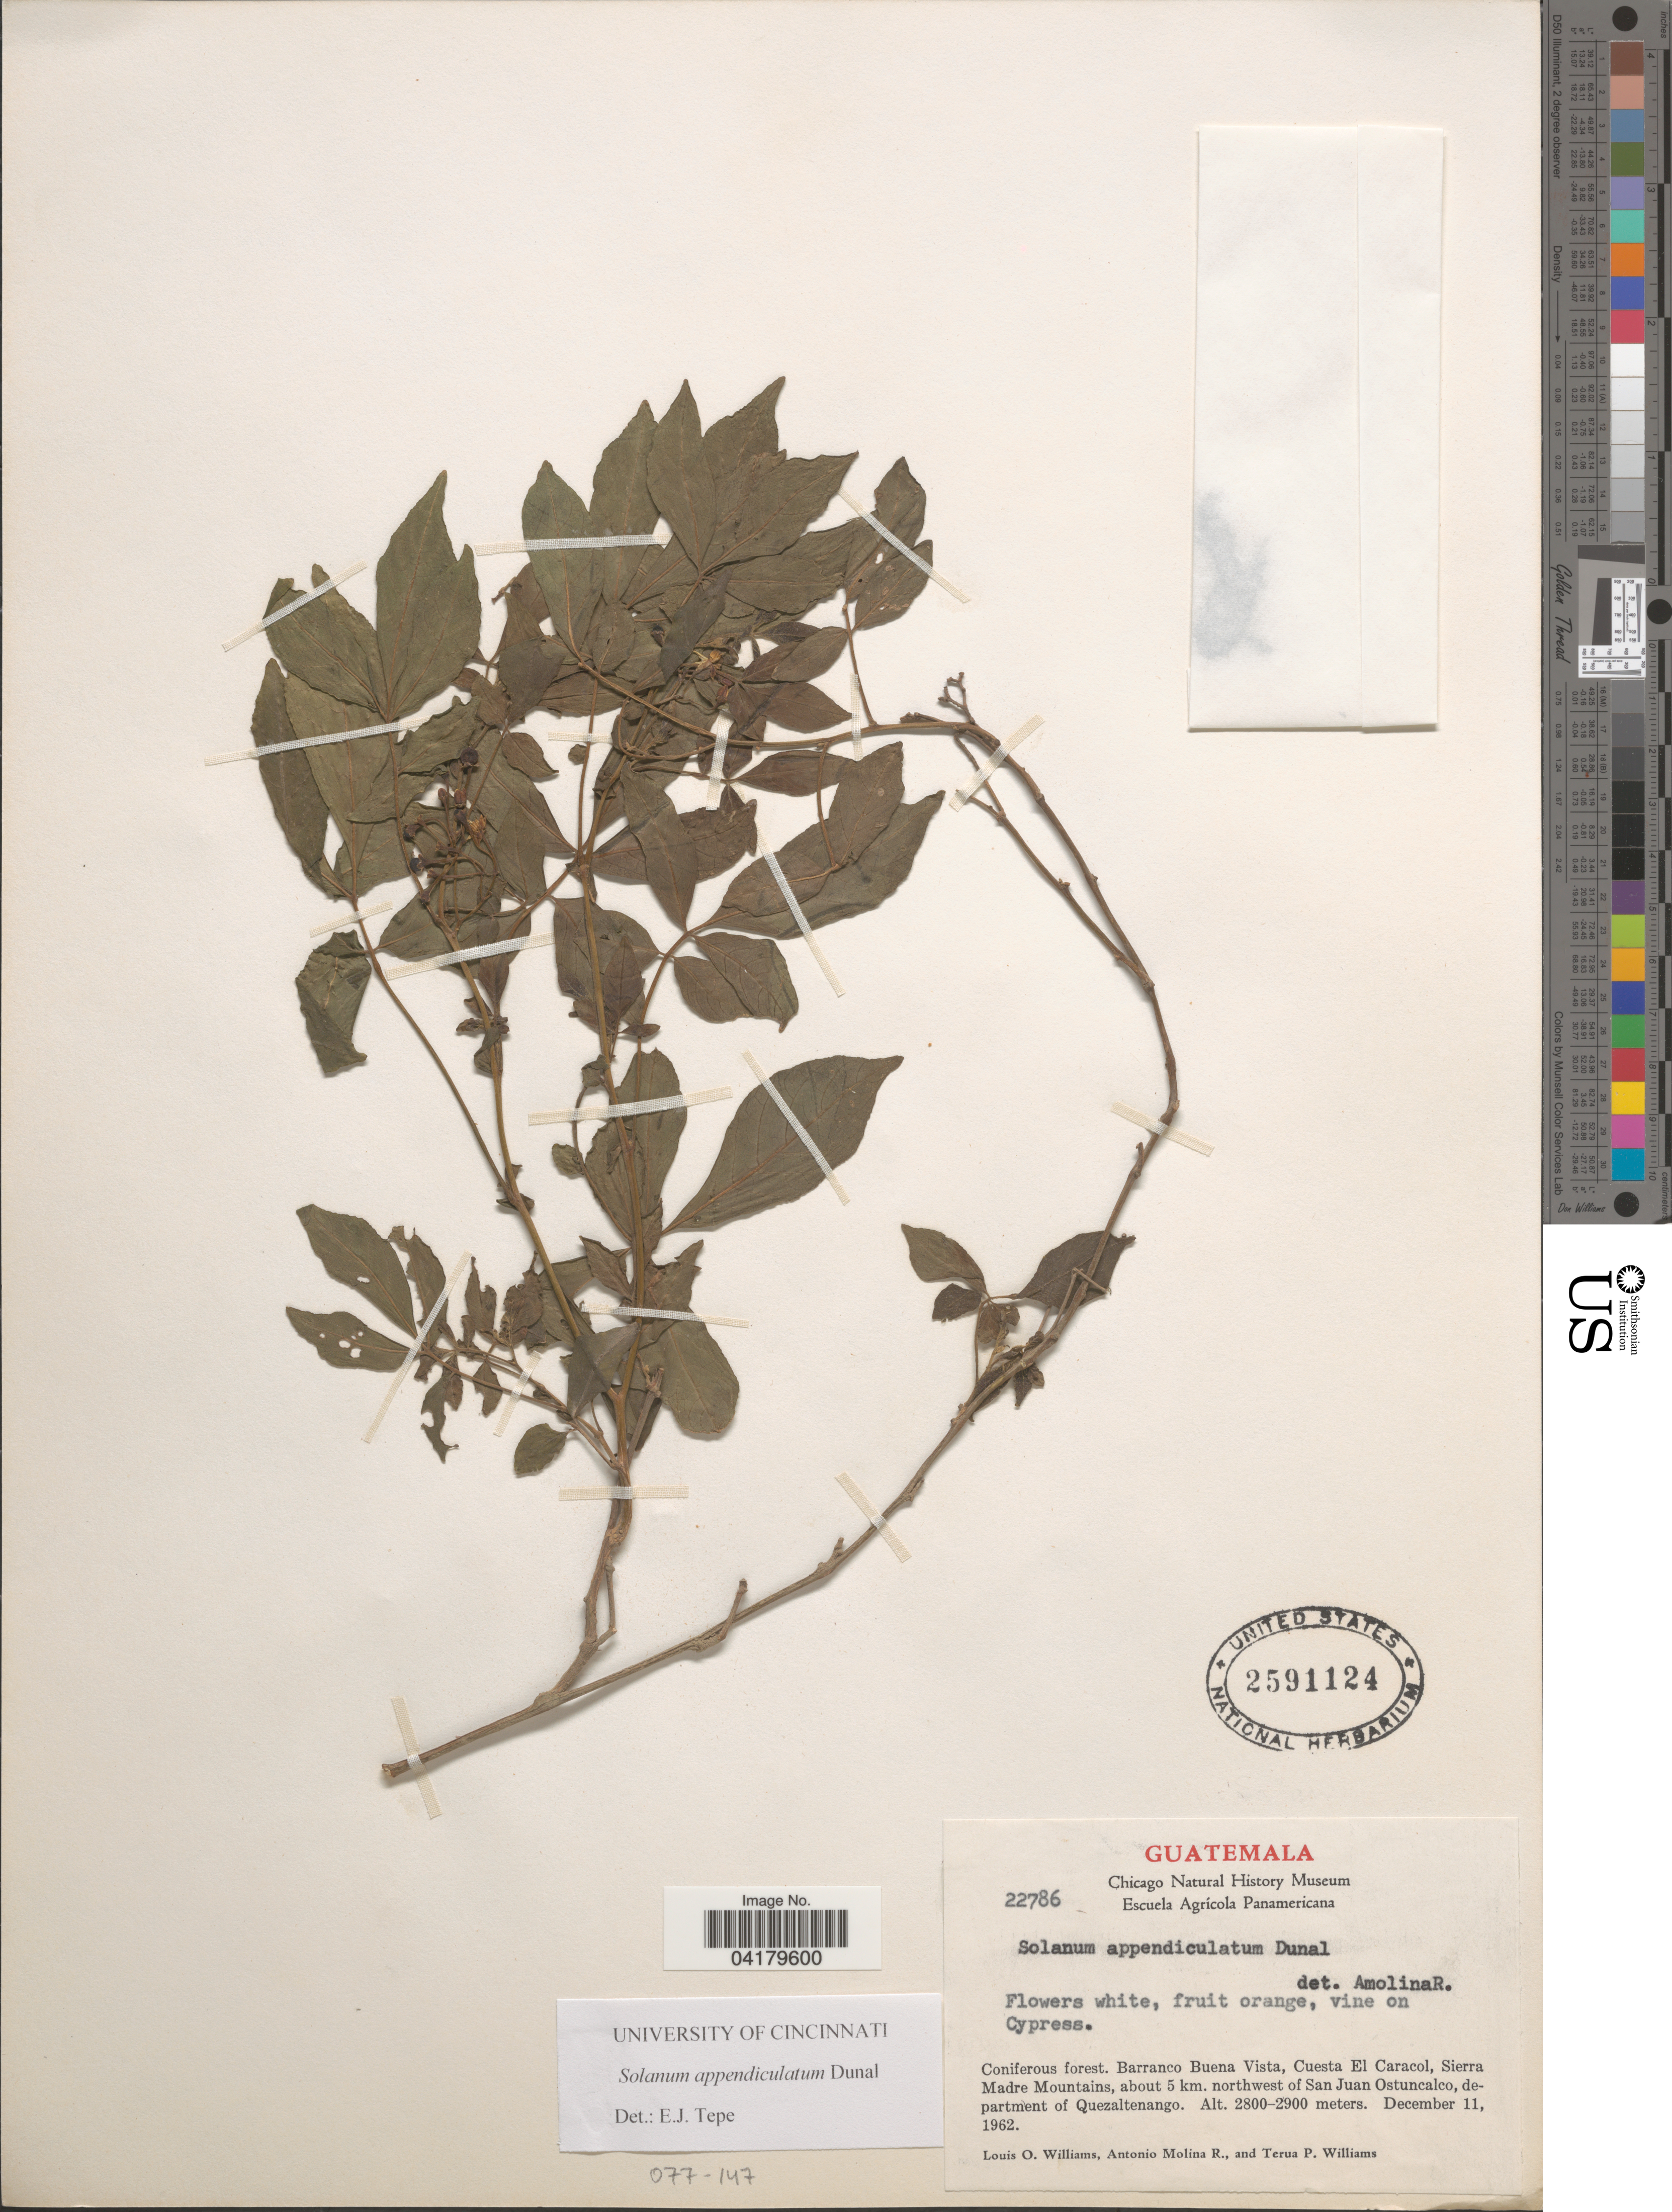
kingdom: Plantae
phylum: Tracheophyta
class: Magnoliopsida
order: Solanales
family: Solanaceae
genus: Solanum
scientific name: Solanum appendiculatum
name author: Humb. & Bonpl. ex Dunal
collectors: L. O. Williams, A. Molina R. & T. Williams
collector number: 22786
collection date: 1962-12-11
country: Guatemala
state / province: Quetzaltenango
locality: Barranco Buena Vista, Cuesta El Caracol, Sierra Madre Mountains, about 5 km. northwest of San Juan Ostuncalco, department of Quezaltenango.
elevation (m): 2800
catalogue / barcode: US 2591124